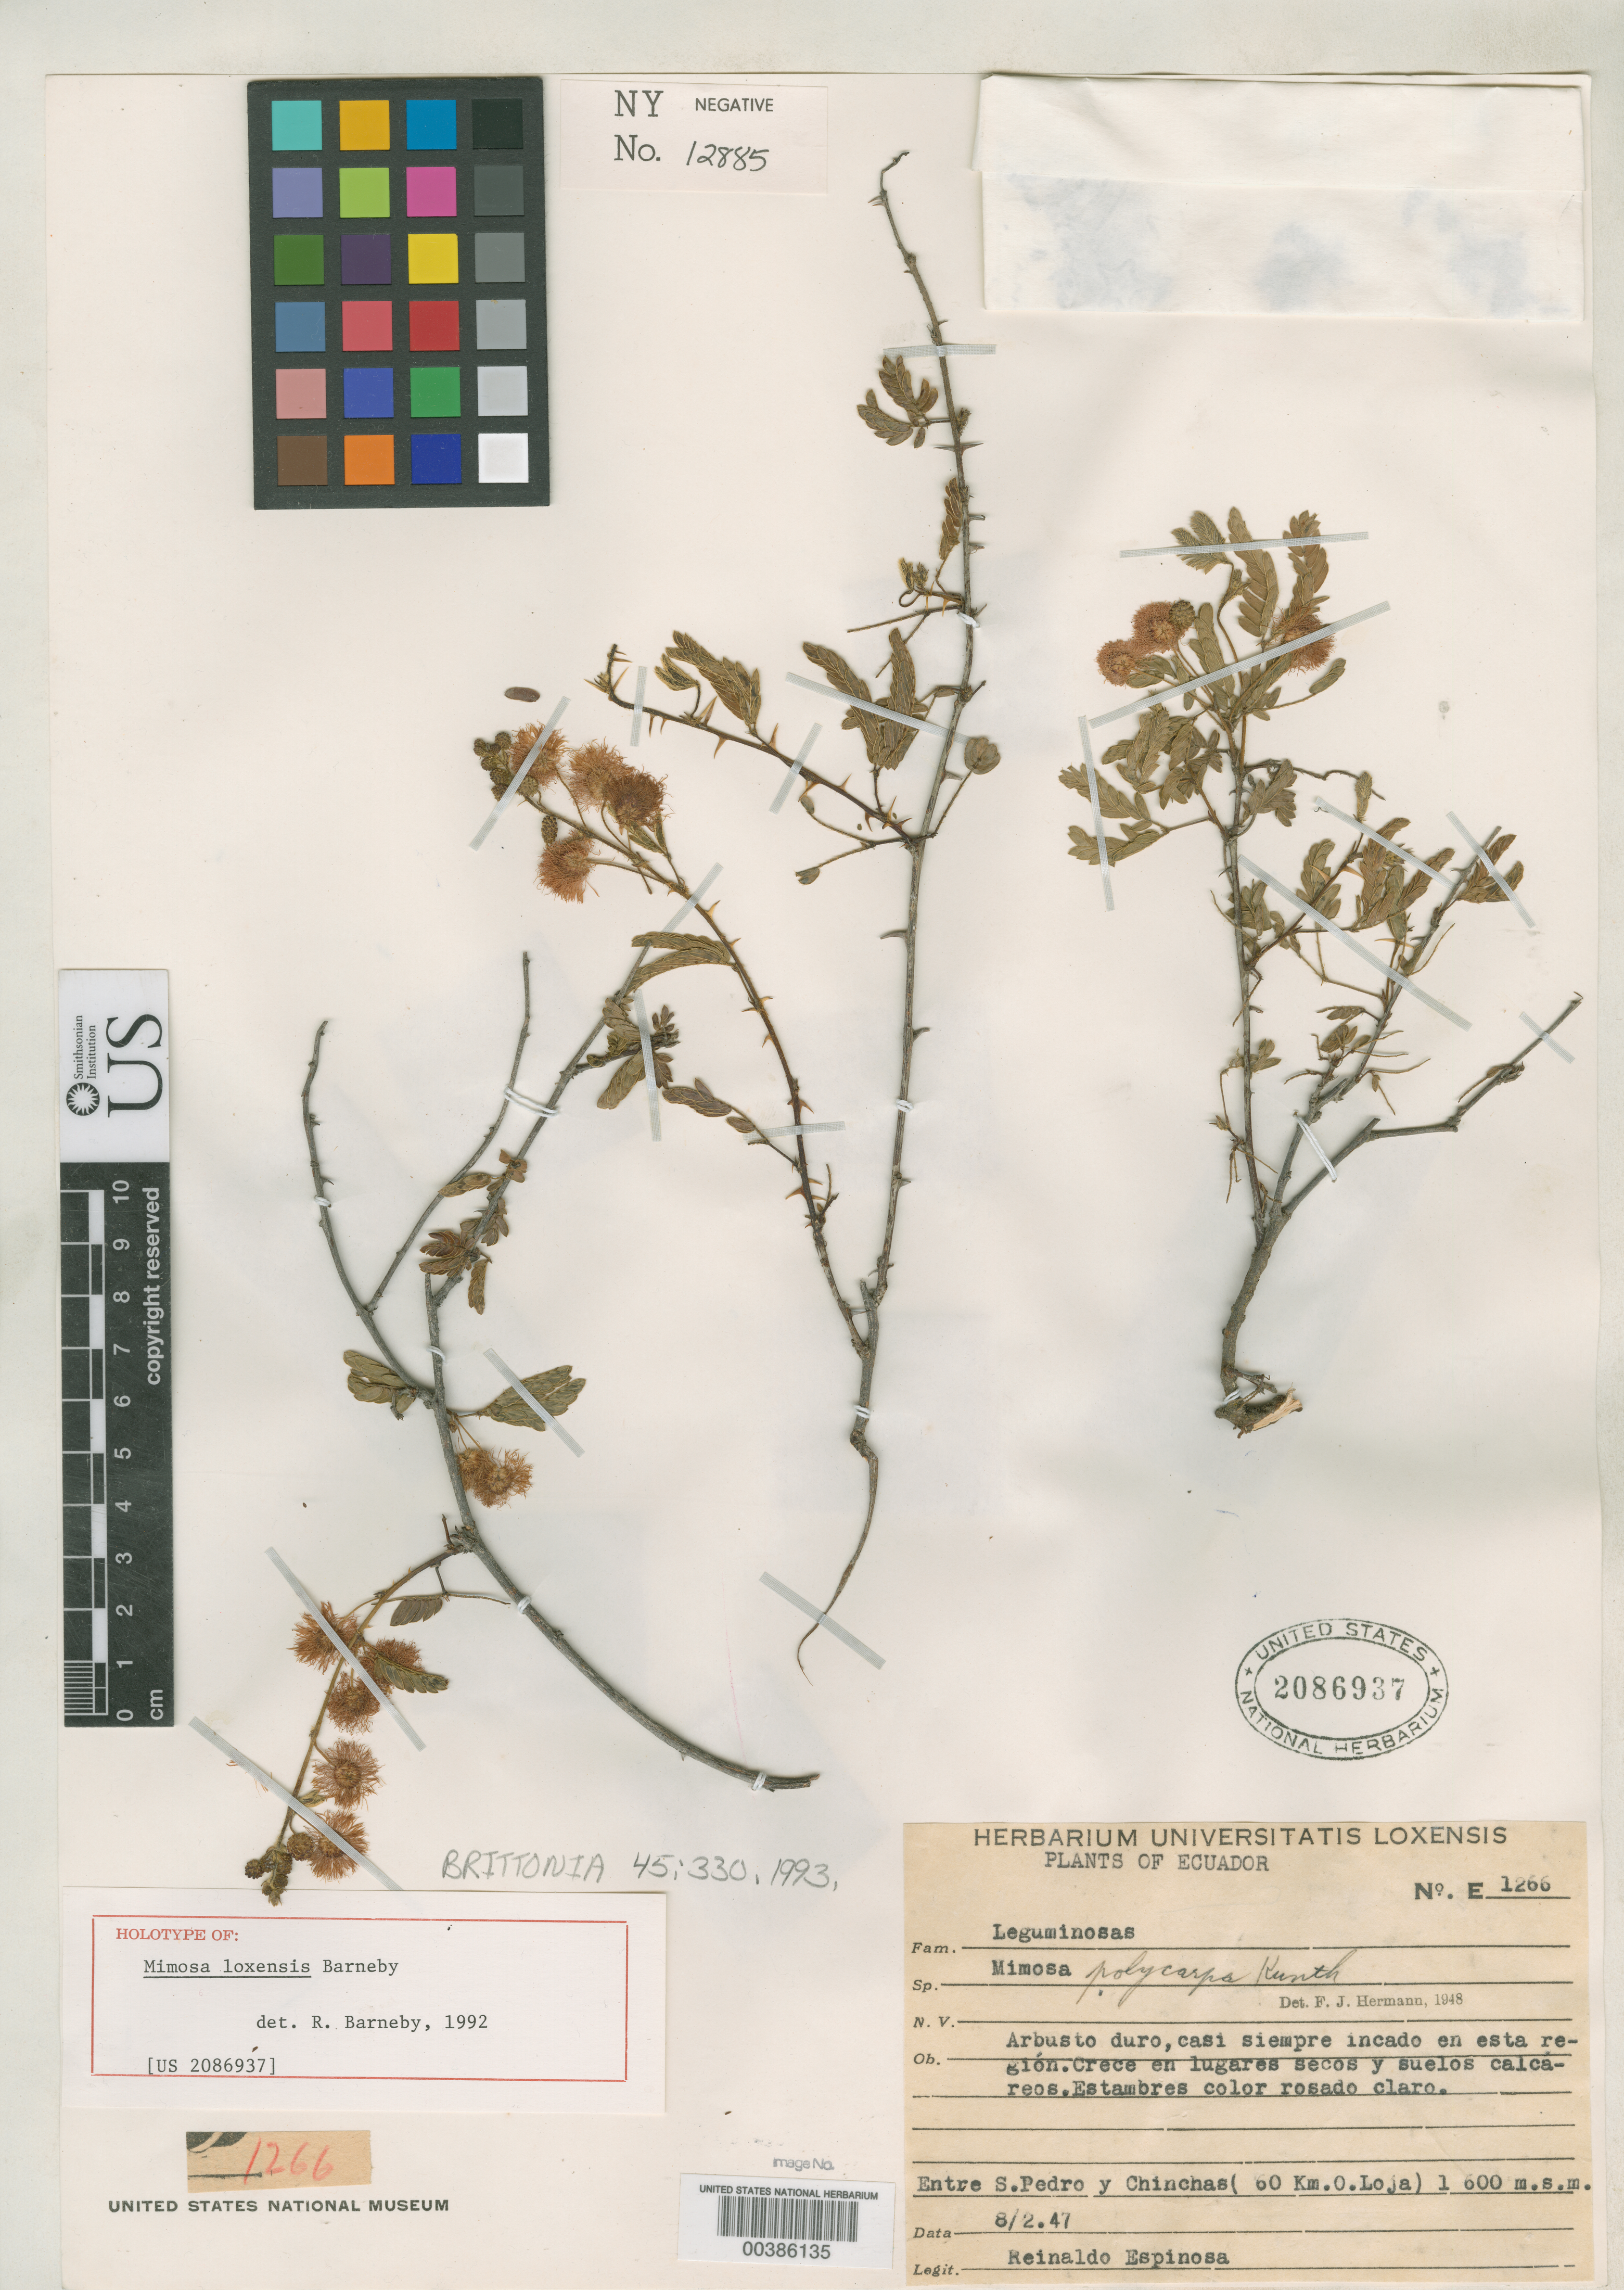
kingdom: Plantae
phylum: Tracheophyta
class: Magnoliopsida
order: Fabales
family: Fabaceae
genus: Mimosa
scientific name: Mimosa loxensis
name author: Barneby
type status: Holotype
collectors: R. Espinosa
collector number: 1266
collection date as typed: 08 Feb 1947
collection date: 1947-02-08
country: Ecuador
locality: Between S. Pedro and Chinchas, 60 km W of Loja.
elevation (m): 1600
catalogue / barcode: US 2086937